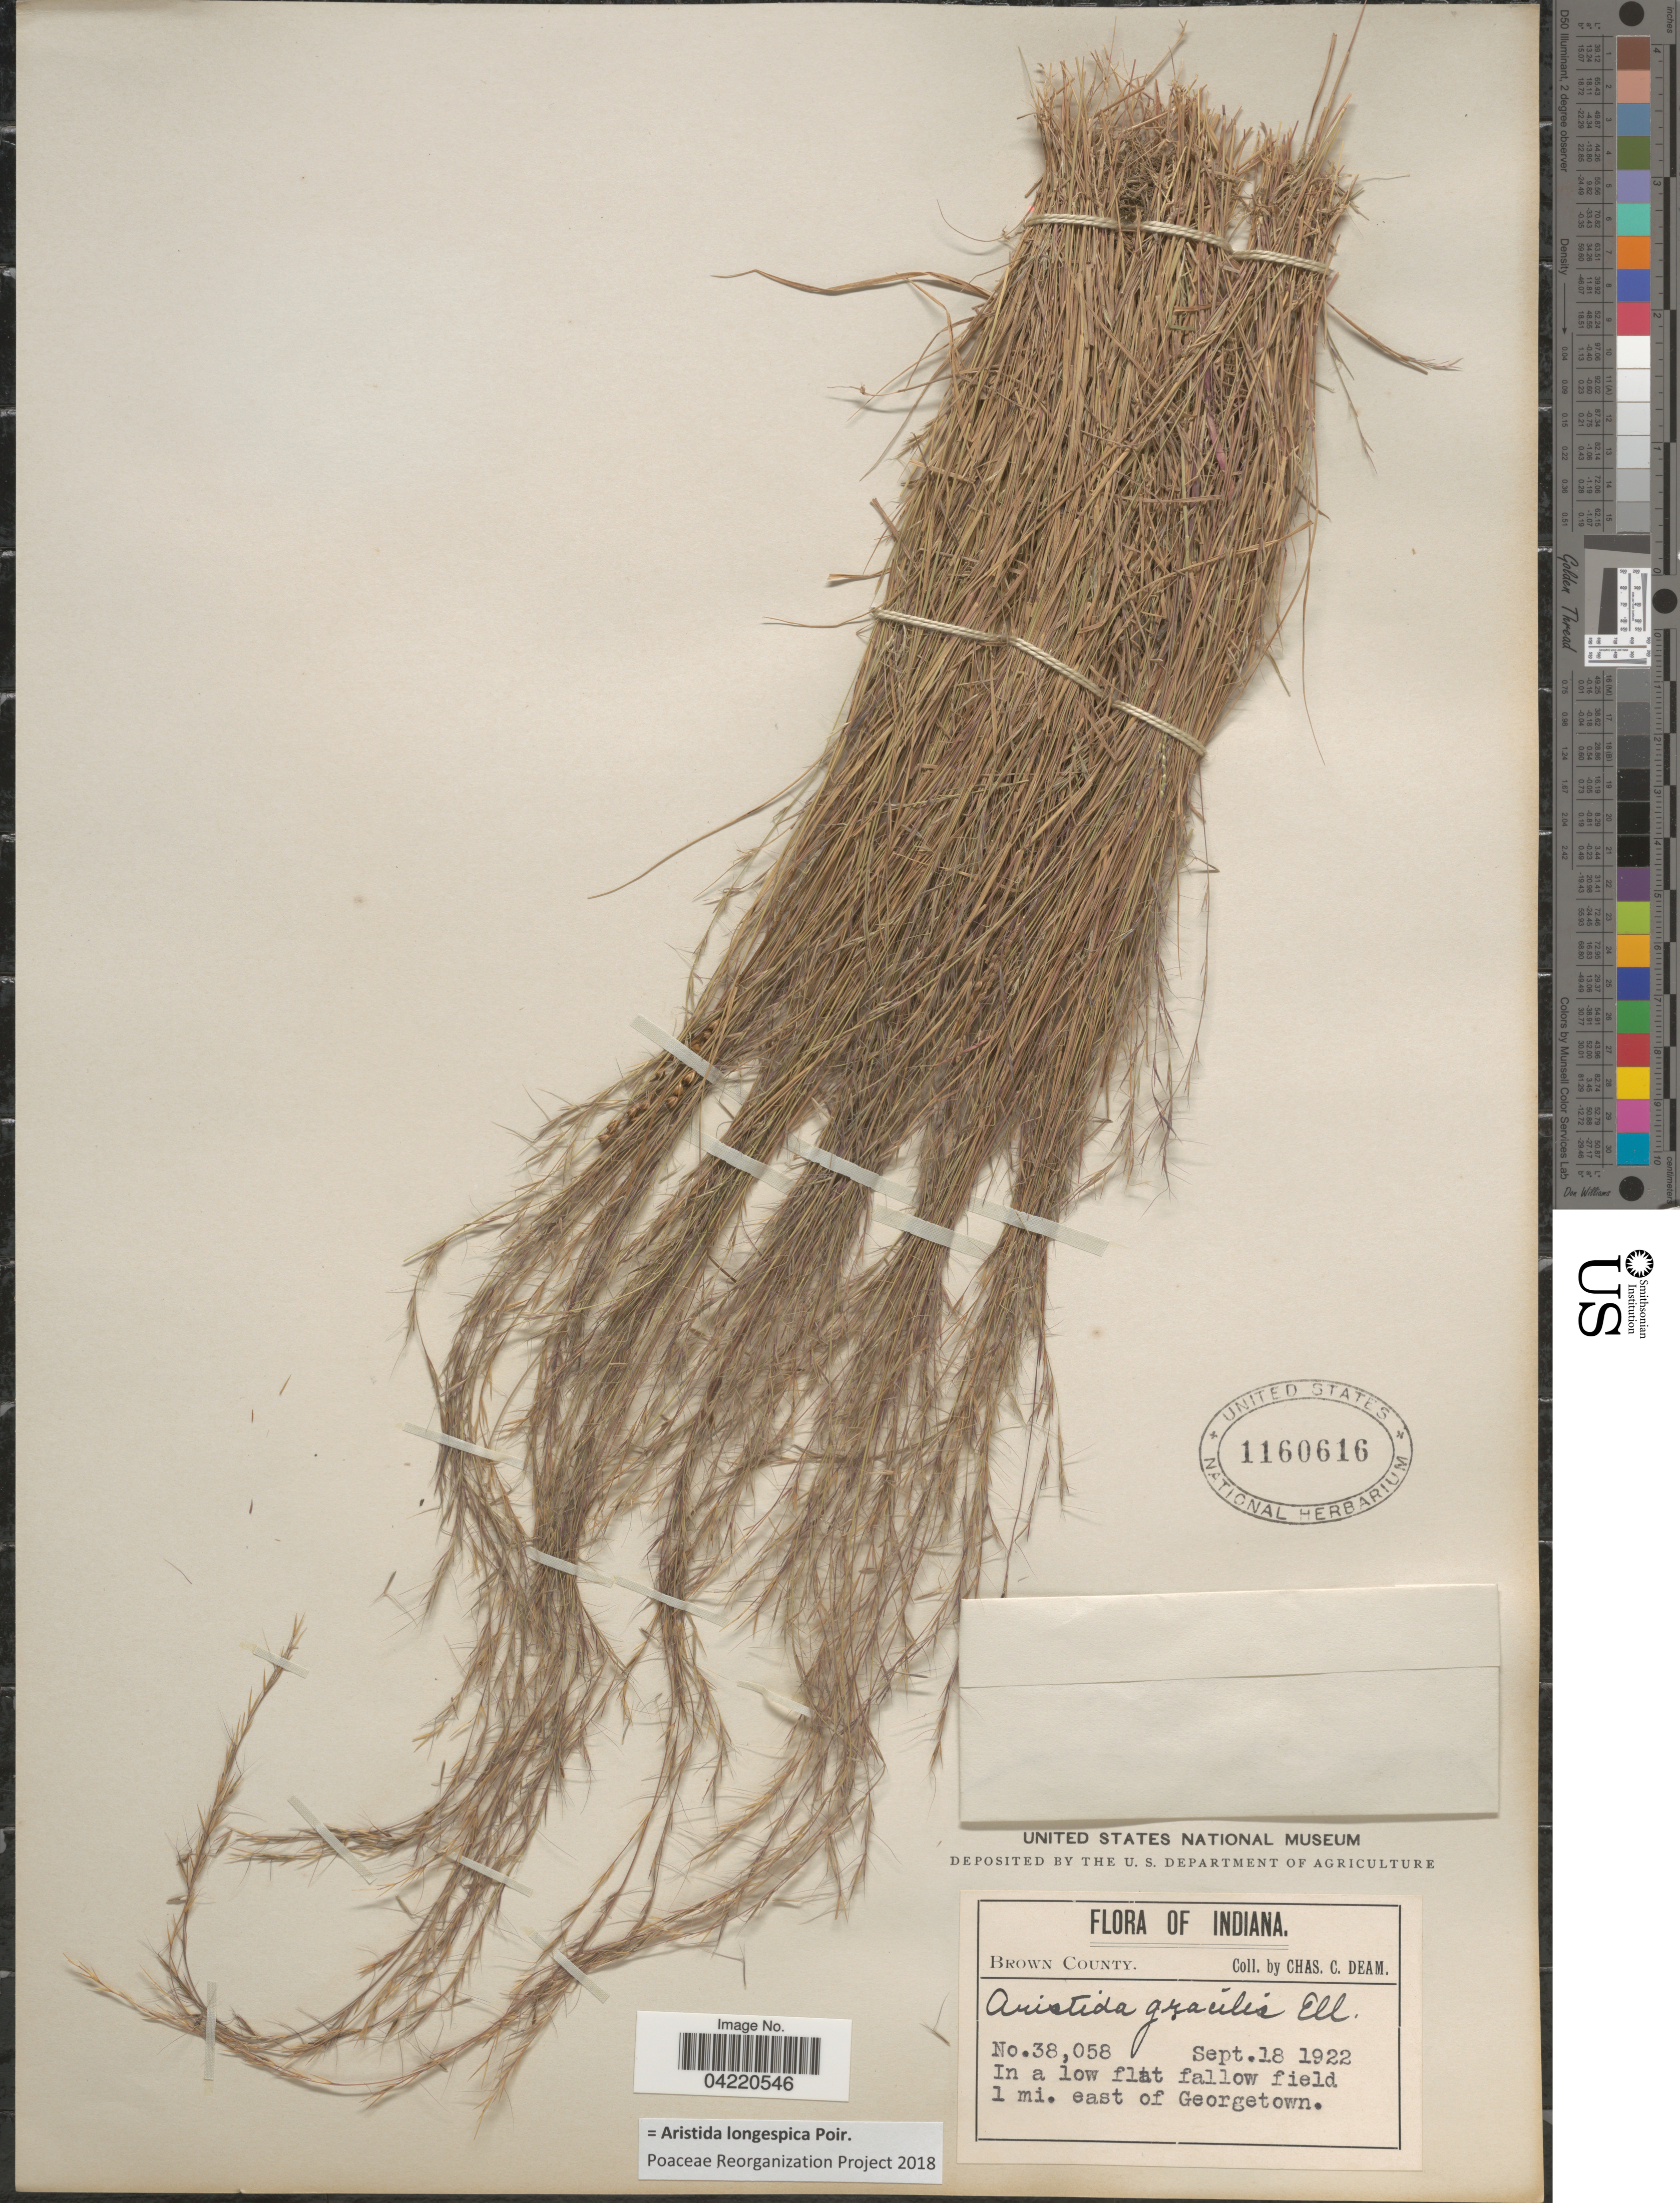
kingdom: Plantae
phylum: Tracheophyta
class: Liliopsida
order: Poales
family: Poaceae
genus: Aristida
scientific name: Aristida longespica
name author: Poir.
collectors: C. C. Deam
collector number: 38058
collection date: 1922-09-18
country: United States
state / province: Indiana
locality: Brown County. In a low flat fallow field 1 mi. east of Georgetown.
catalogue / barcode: US 1160616